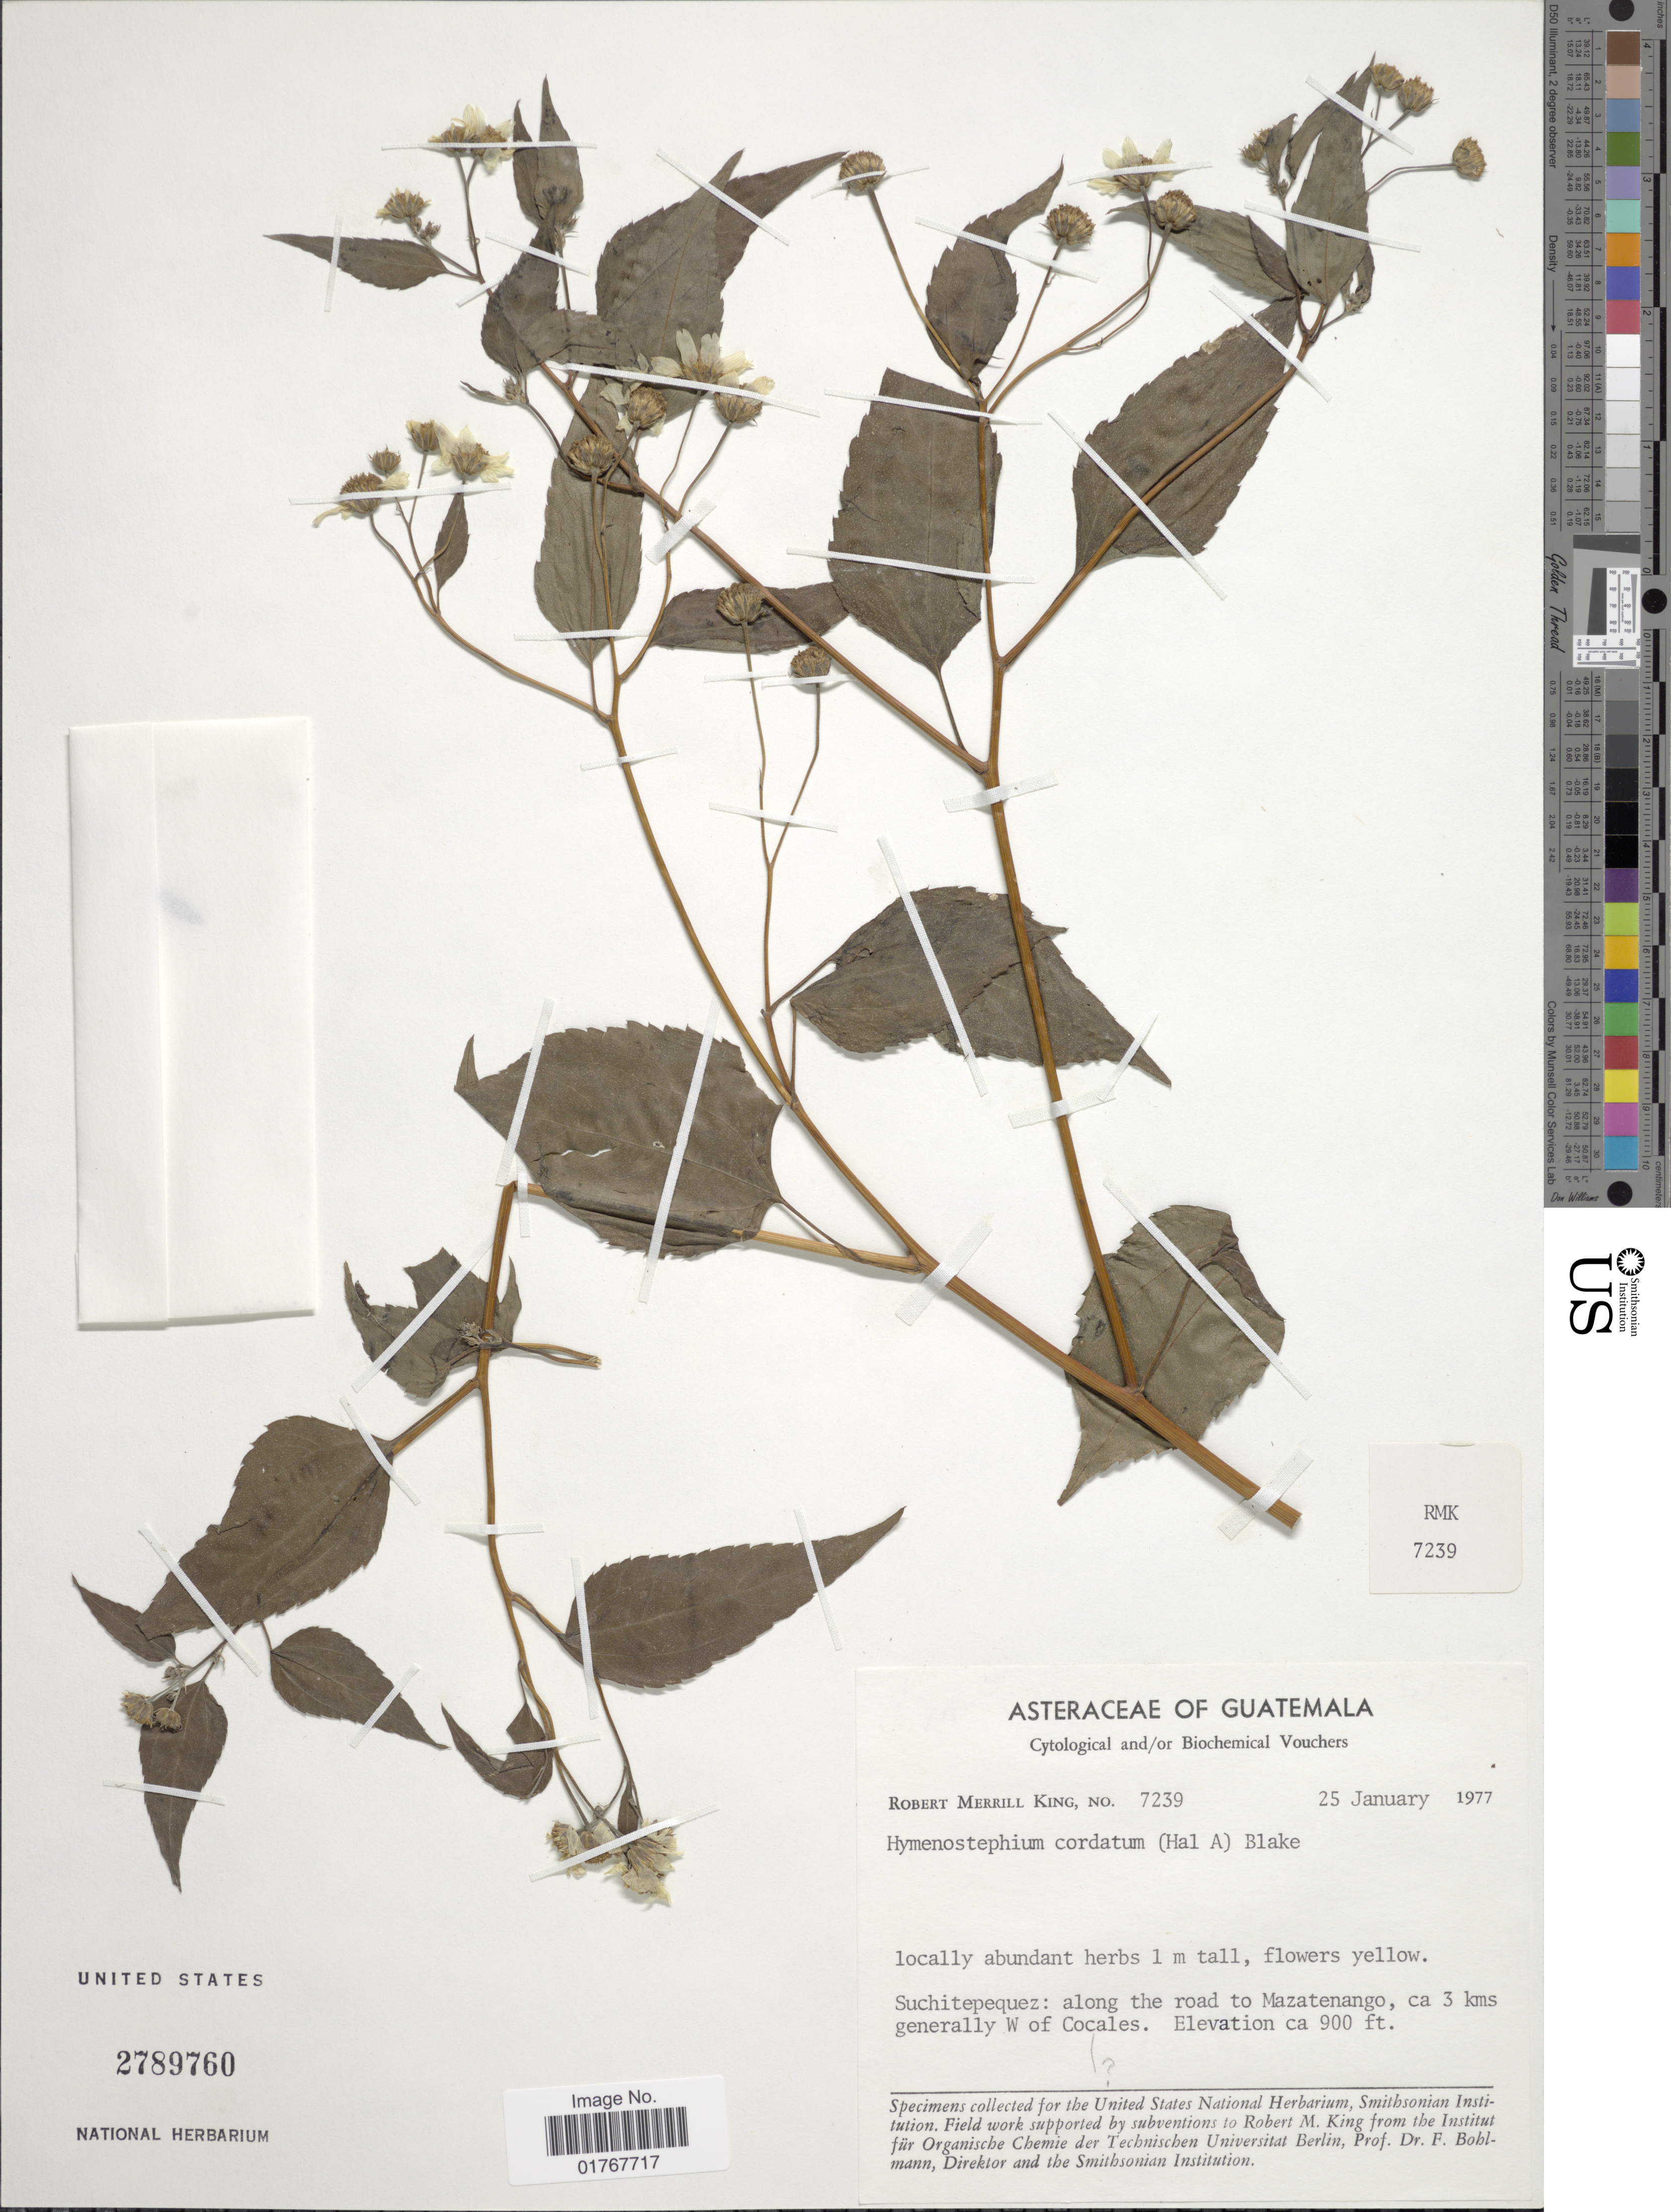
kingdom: Plantae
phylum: Tracheophyta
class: Magnoliopsida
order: Asterales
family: Asteraceae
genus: Viguiera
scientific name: Viguiera cordata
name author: (Hook. & Arn.) D'Arcy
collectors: R. M. King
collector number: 7239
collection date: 1977-01-25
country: Guatemala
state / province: Suchitepéquez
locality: Along the road to Mazatenango, ca 3 kms generally W of Cocales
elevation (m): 274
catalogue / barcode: US 2789760